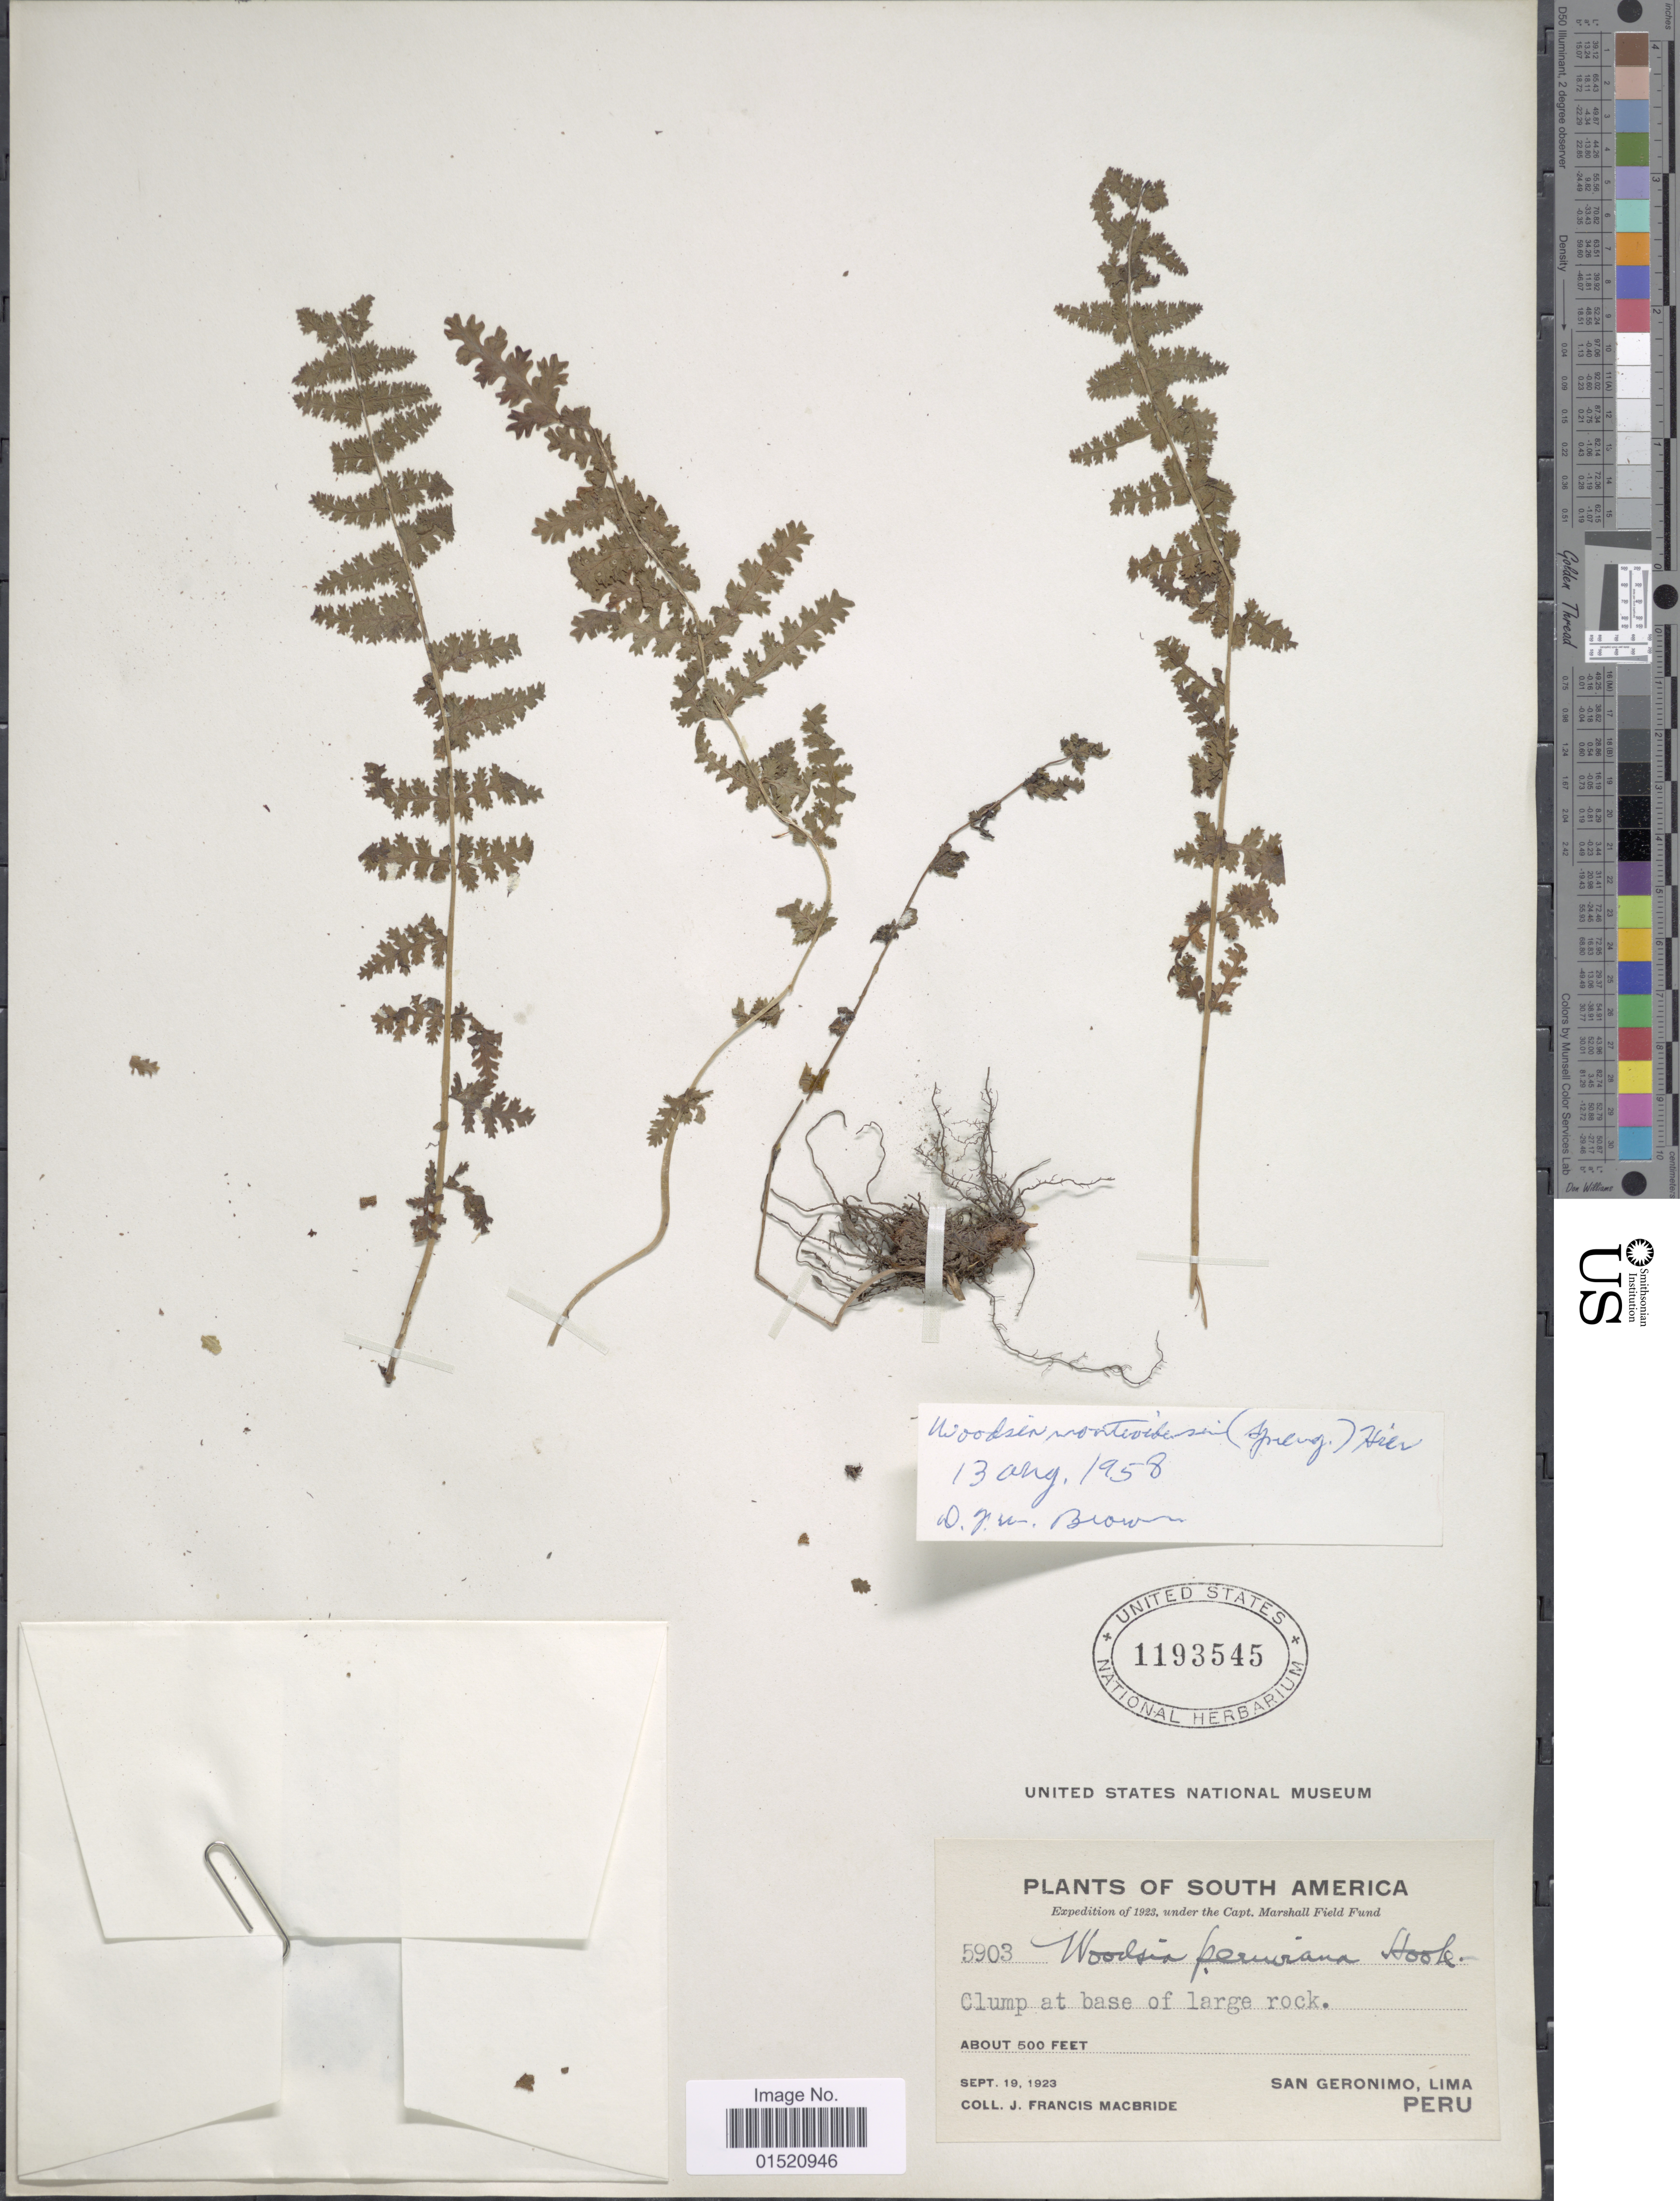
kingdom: Plantae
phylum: Tracheophyta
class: Polypodiopsida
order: Polypodiales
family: Woodsiaceae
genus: Woodsia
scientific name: Woodsia montevidensis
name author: (Spreng.) Hieron.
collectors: J. F. Macbride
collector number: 5903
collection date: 1923-09-19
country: Peru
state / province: Lima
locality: South America, Clump at base of large rock, San Geronimo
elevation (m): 152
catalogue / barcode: US 1193545